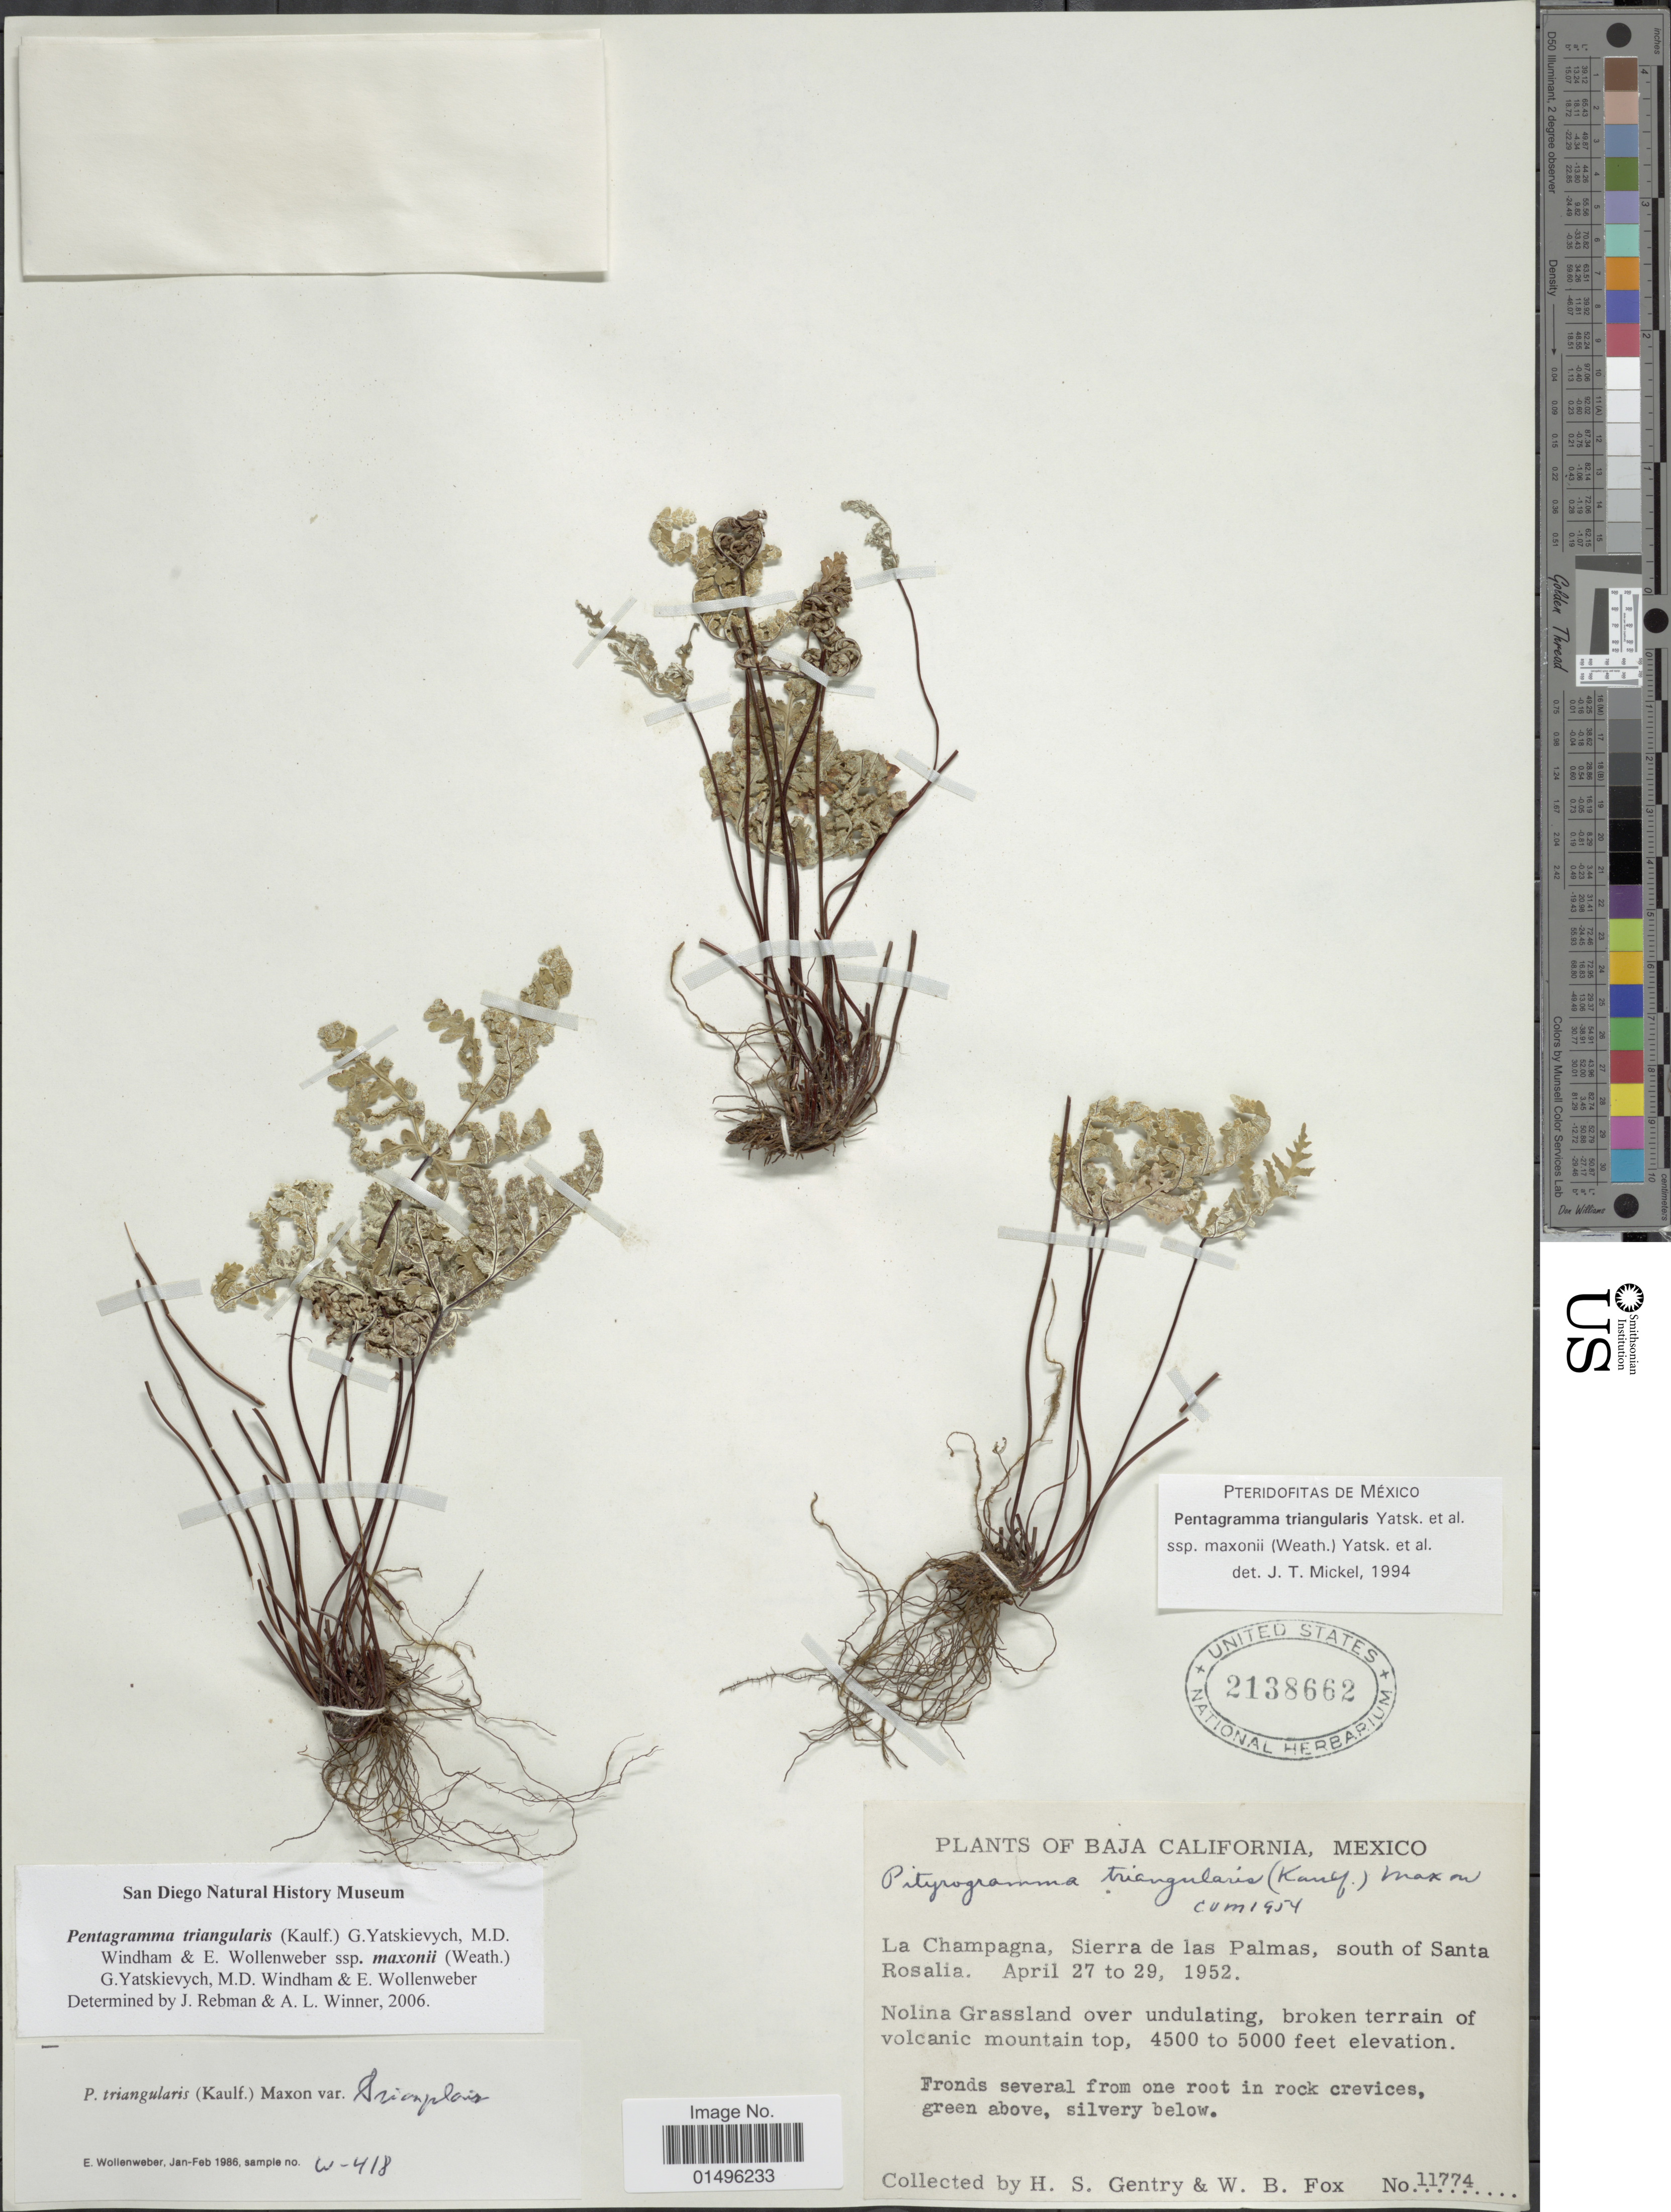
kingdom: Plantae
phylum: Tracheophyta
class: Polypodiopsida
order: Polypodiales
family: Pteridaceae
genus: Pentagramma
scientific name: Pentagramma maxonii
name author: (Weath.) Schuettp. & Windham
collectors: H. S. Gentry & W. B. Fox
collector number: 11774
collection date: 1952-04-27/1952-04-29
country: Mexico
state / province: Baja California Sur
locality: Mexico, La Champagna, Sierra de las Palmas, south of Santa Rosalia.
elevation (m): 1372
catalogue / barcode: US 2138662